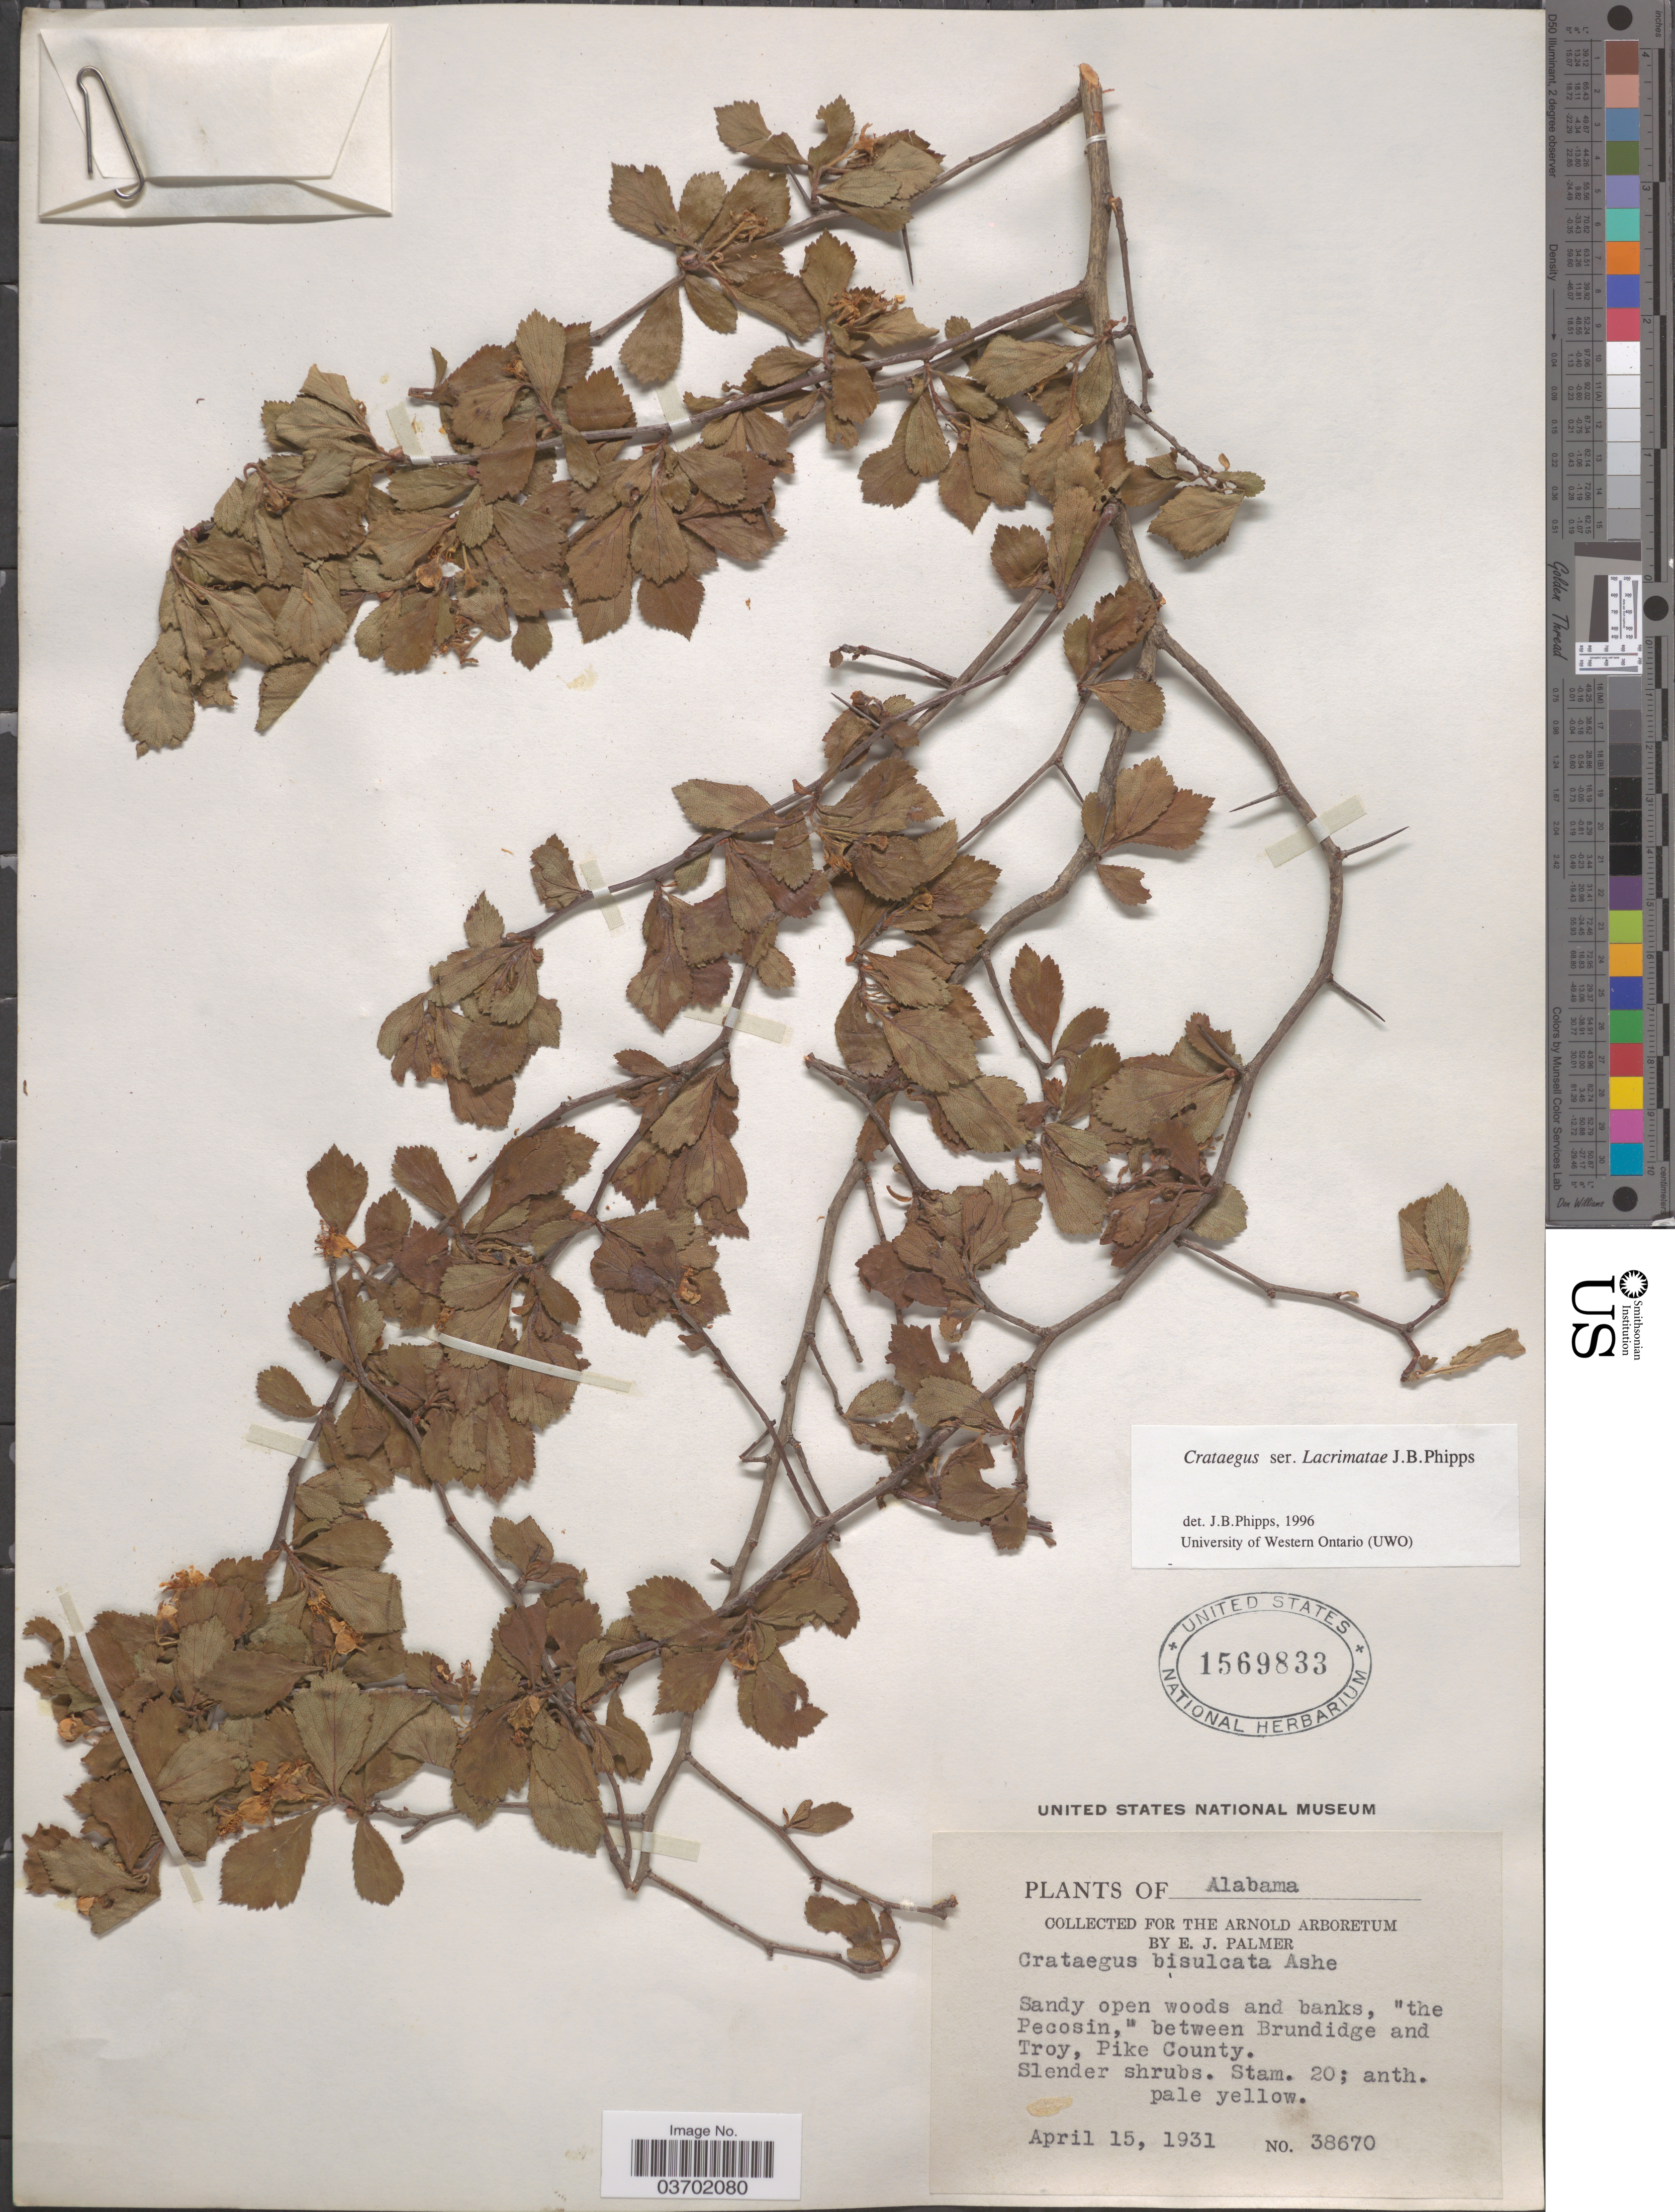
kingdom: Plantae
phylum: Tracheophyta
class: Magnoliopsida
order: Rosales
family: Rosaceae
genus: Crataegus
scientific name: Crataegus uniflora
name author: Münchh.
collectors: E. J. Palmer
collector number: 38670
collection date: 1931-04-15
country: United States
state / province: Alabama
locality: Sandy open woods and banks, 'the Pecosin,' between Brundidge and Troy, Pike County.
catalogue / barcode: US 1569833